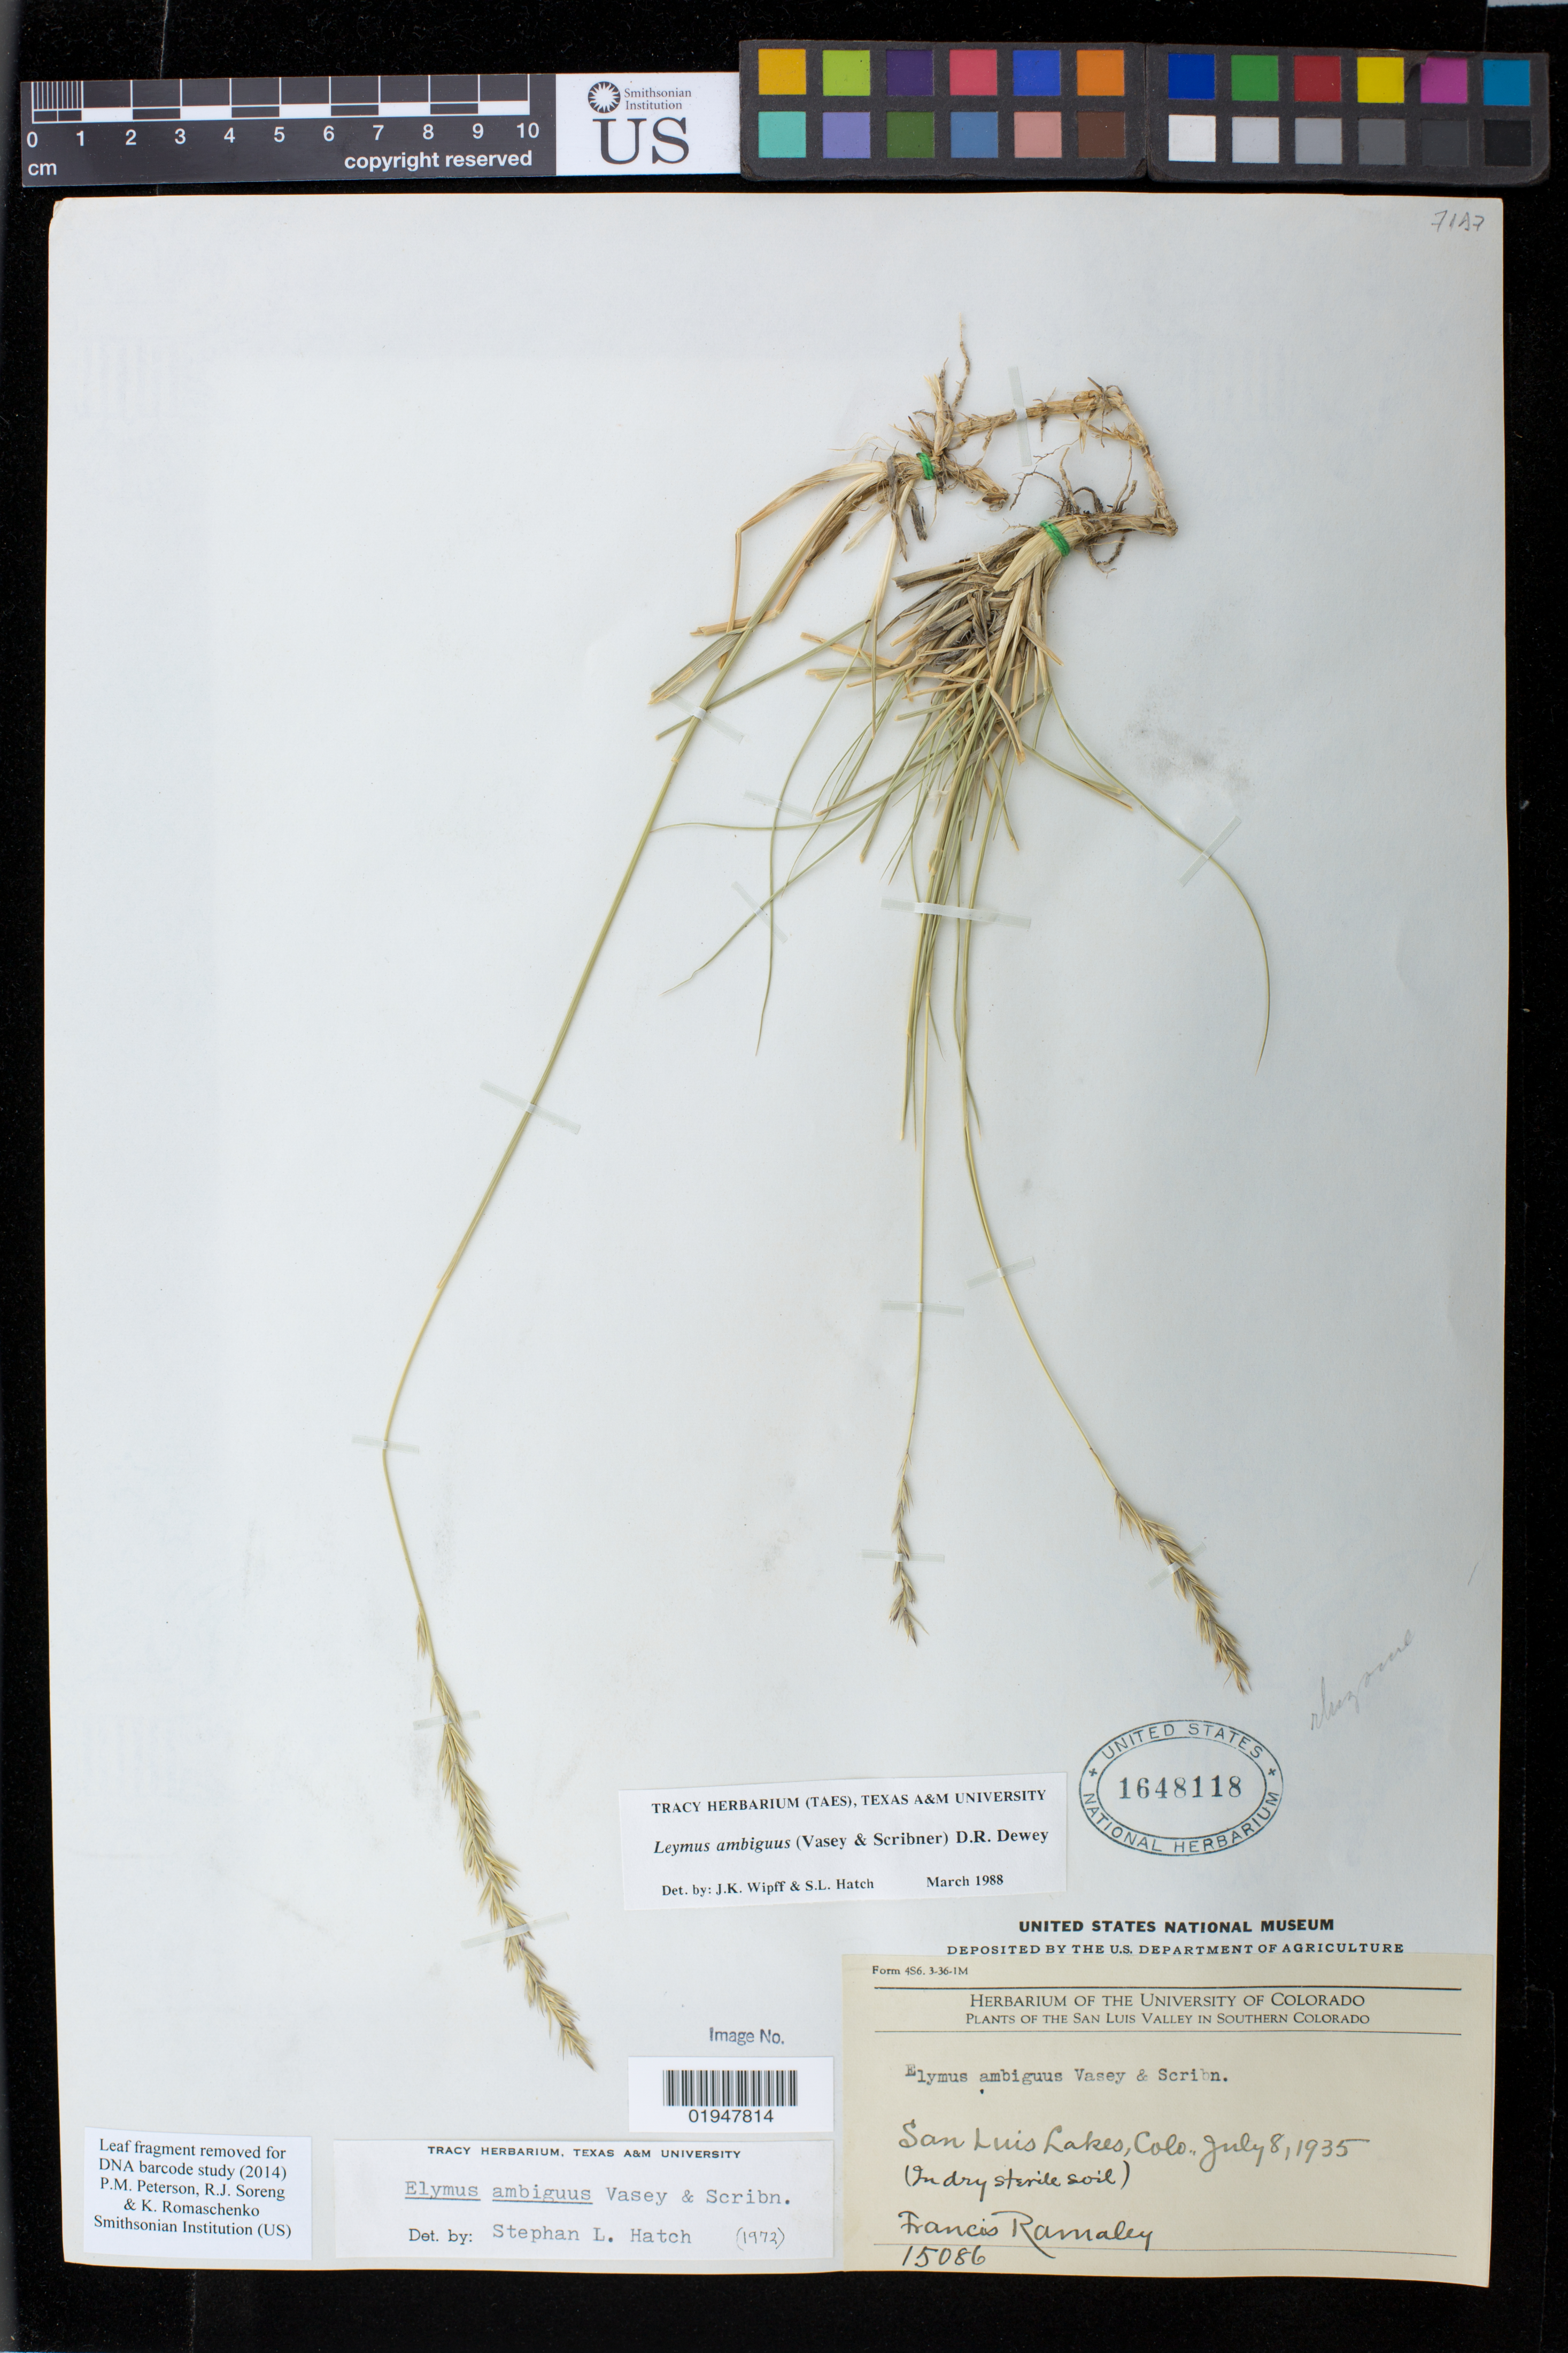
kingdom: Plantae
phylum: Tracheophyta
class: Liliopsida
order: Poales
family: Poaceae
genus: Leymus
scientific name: Leymus ambiguus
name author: (Vasey & Scribn.) Dewey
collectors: F. Romaley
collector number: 15086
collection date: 1935-07-08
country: United States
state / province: Colorado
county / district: Alamosa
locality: San Luis Lakes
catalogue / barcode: US 1648118